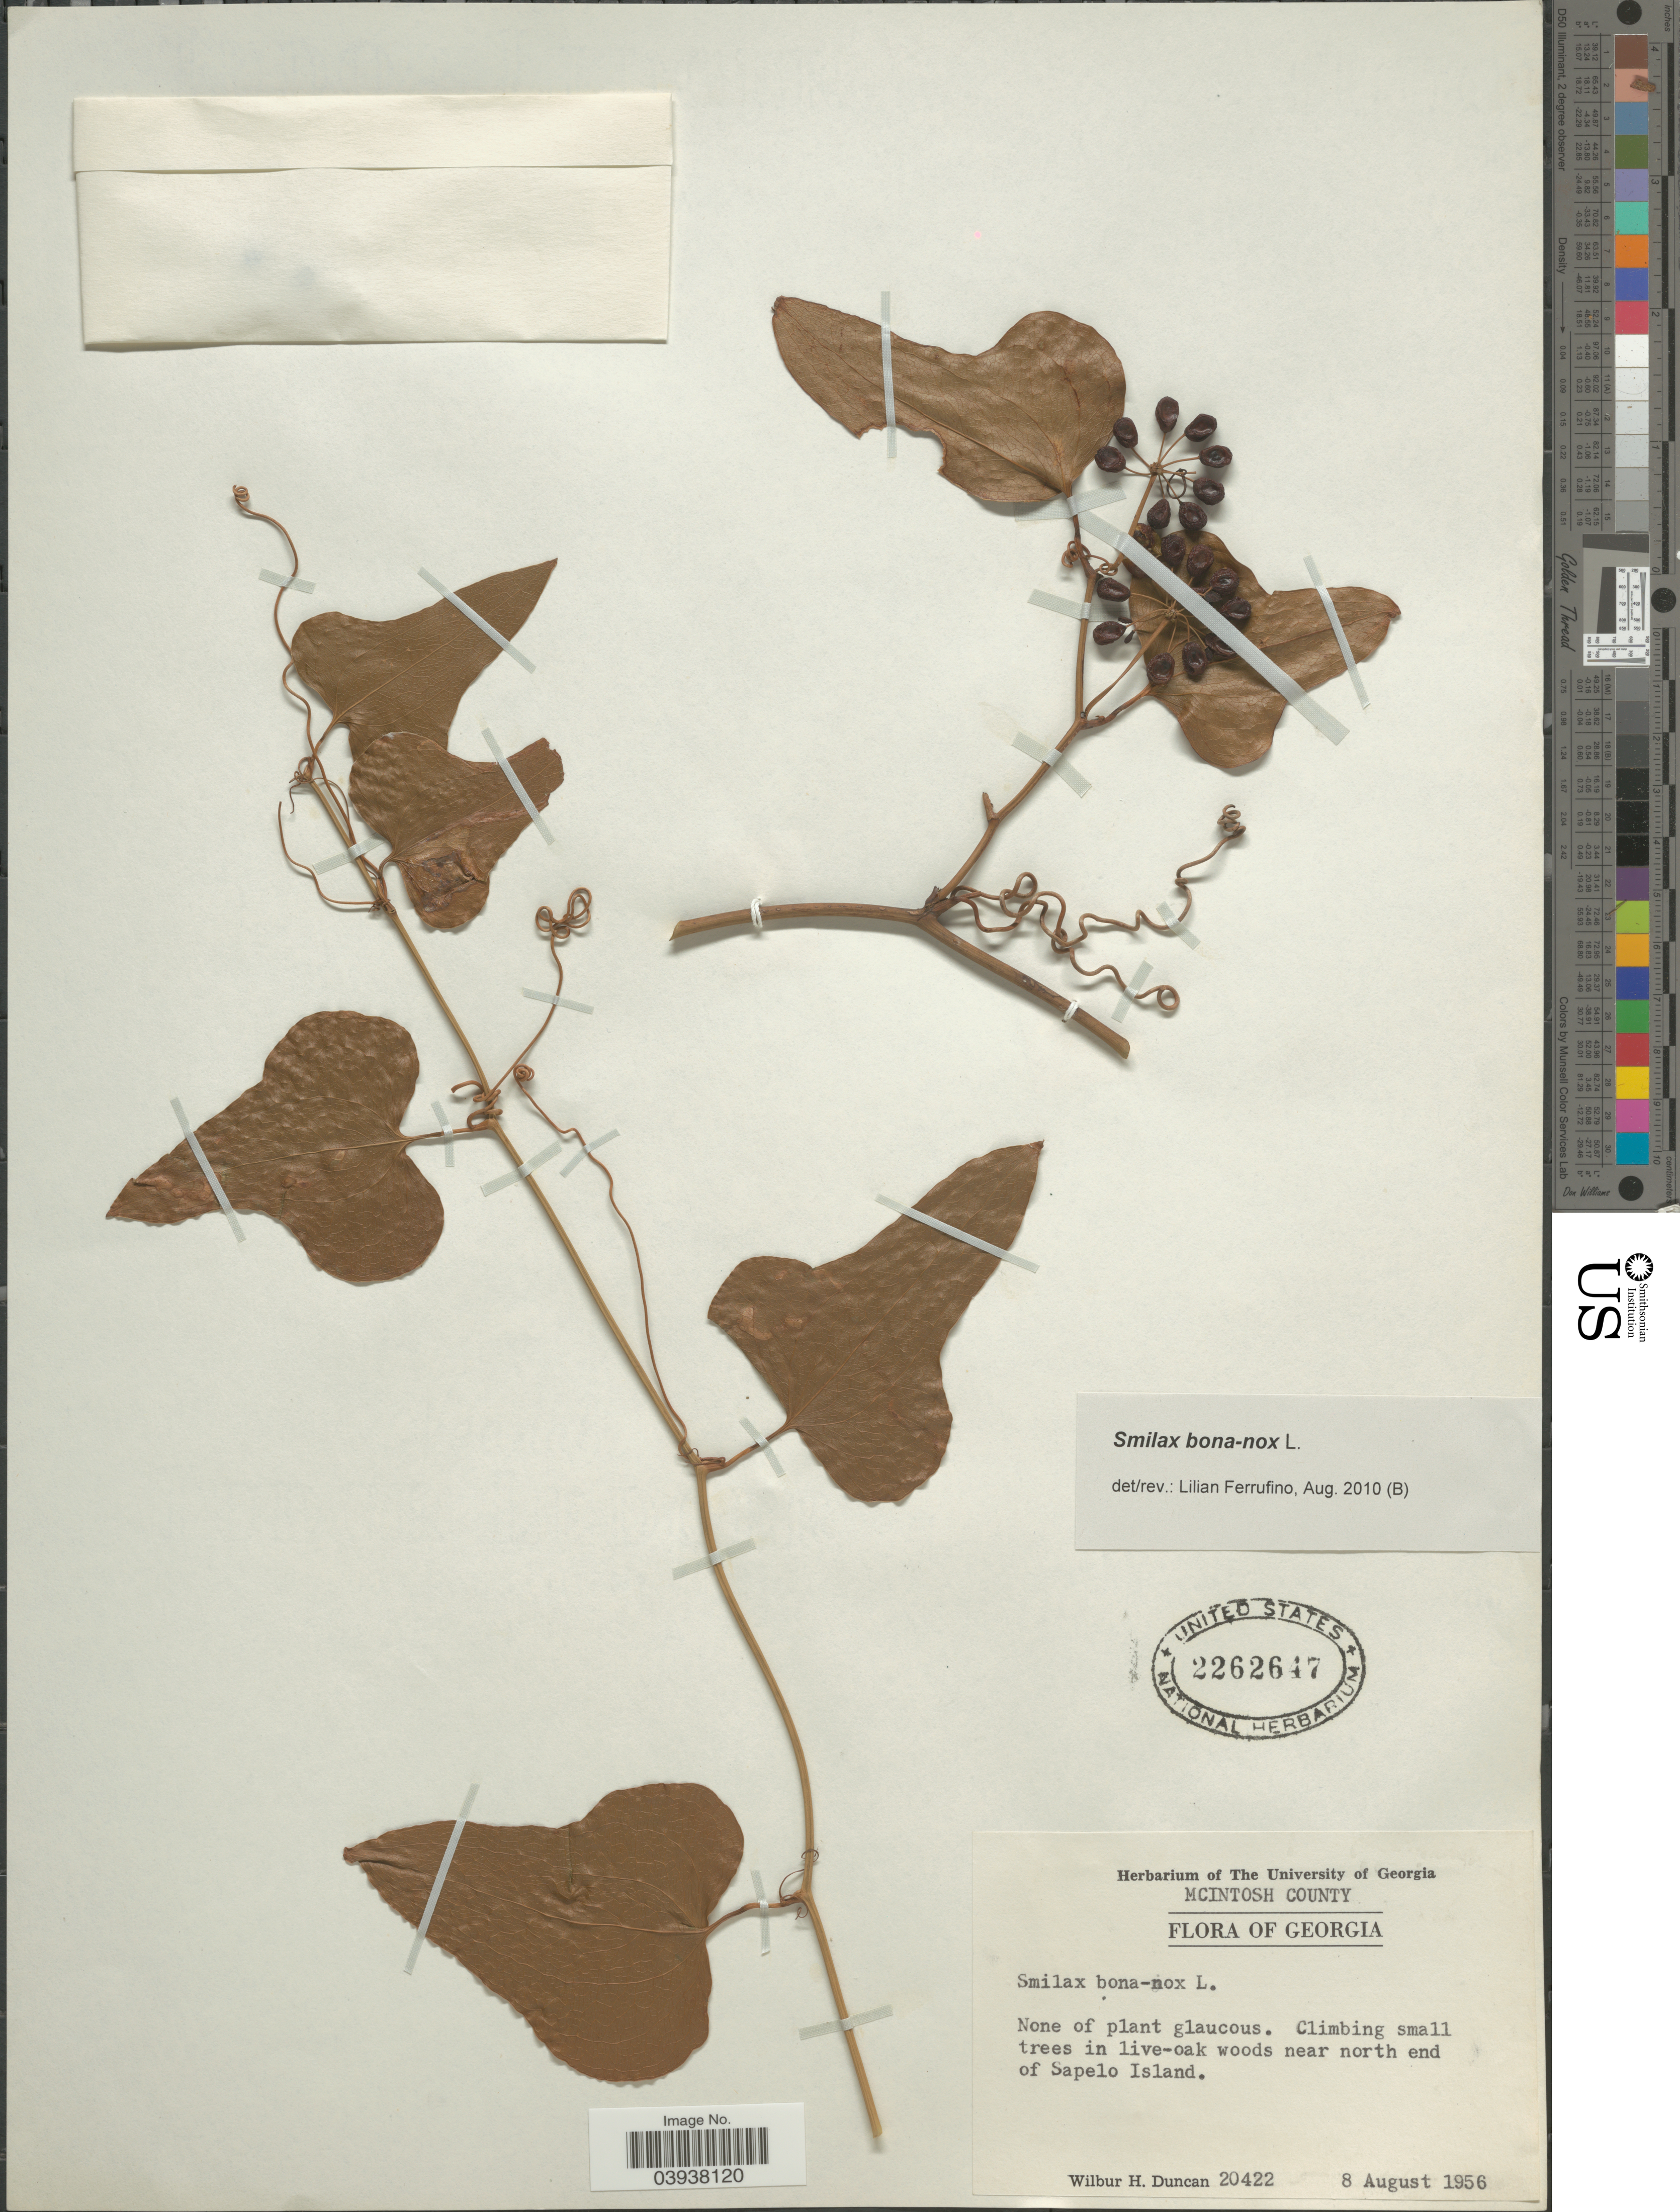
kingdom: Plantae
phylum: Tracheophyta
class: Liliopsida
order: Liliales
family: Smilacaceae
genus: Smilax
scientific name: Smilax bona-nox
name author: L.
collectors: W. H. Duncan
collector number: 20422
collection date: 1956-08-08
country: United States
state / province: Georgia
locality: Mcintosh County. Climbing small trees in live-oak woods near north end of Sapelo Island.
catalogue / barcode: US 2262647